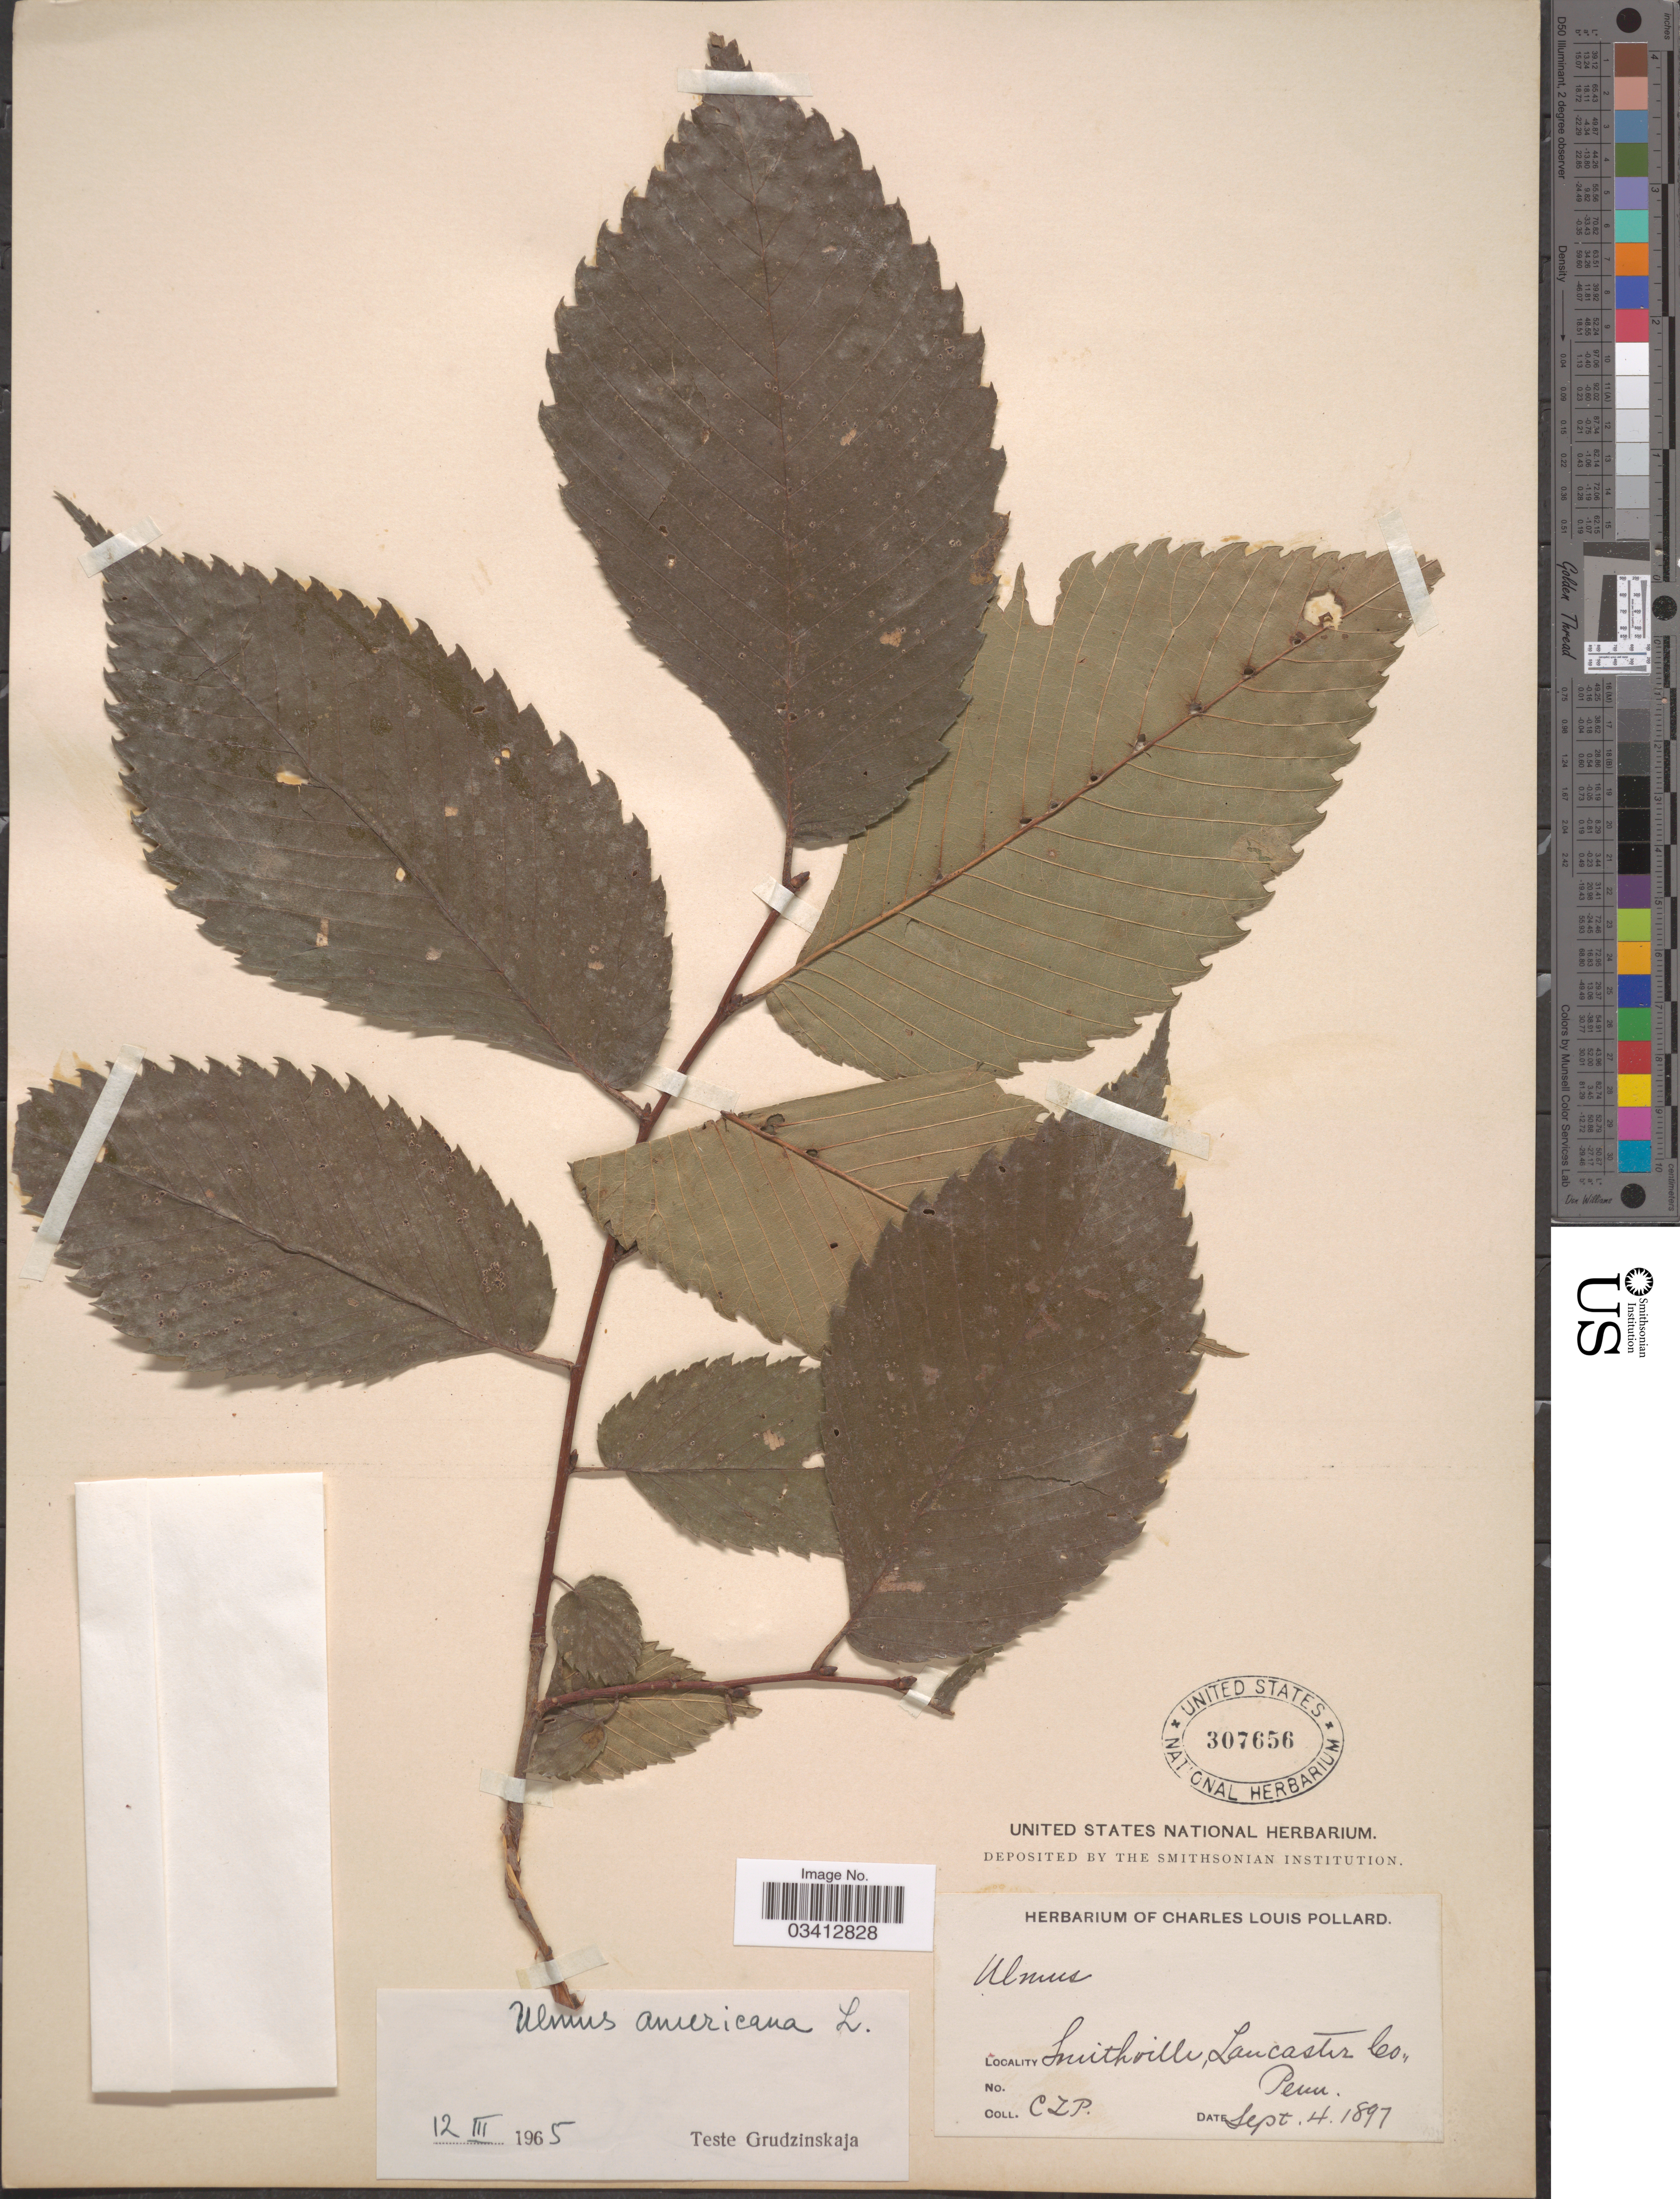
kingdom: Plantae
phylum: Tracheophyta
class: Magnoliopsida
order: Rosales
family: Ulmaceae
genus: Ulmus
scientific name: Ulmus americana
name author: L.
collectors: C. L. Pollard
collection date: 1897-09-04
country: United States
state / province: Pennsylvania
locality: Smithville, Lancaster Co.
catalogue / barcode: US 307656